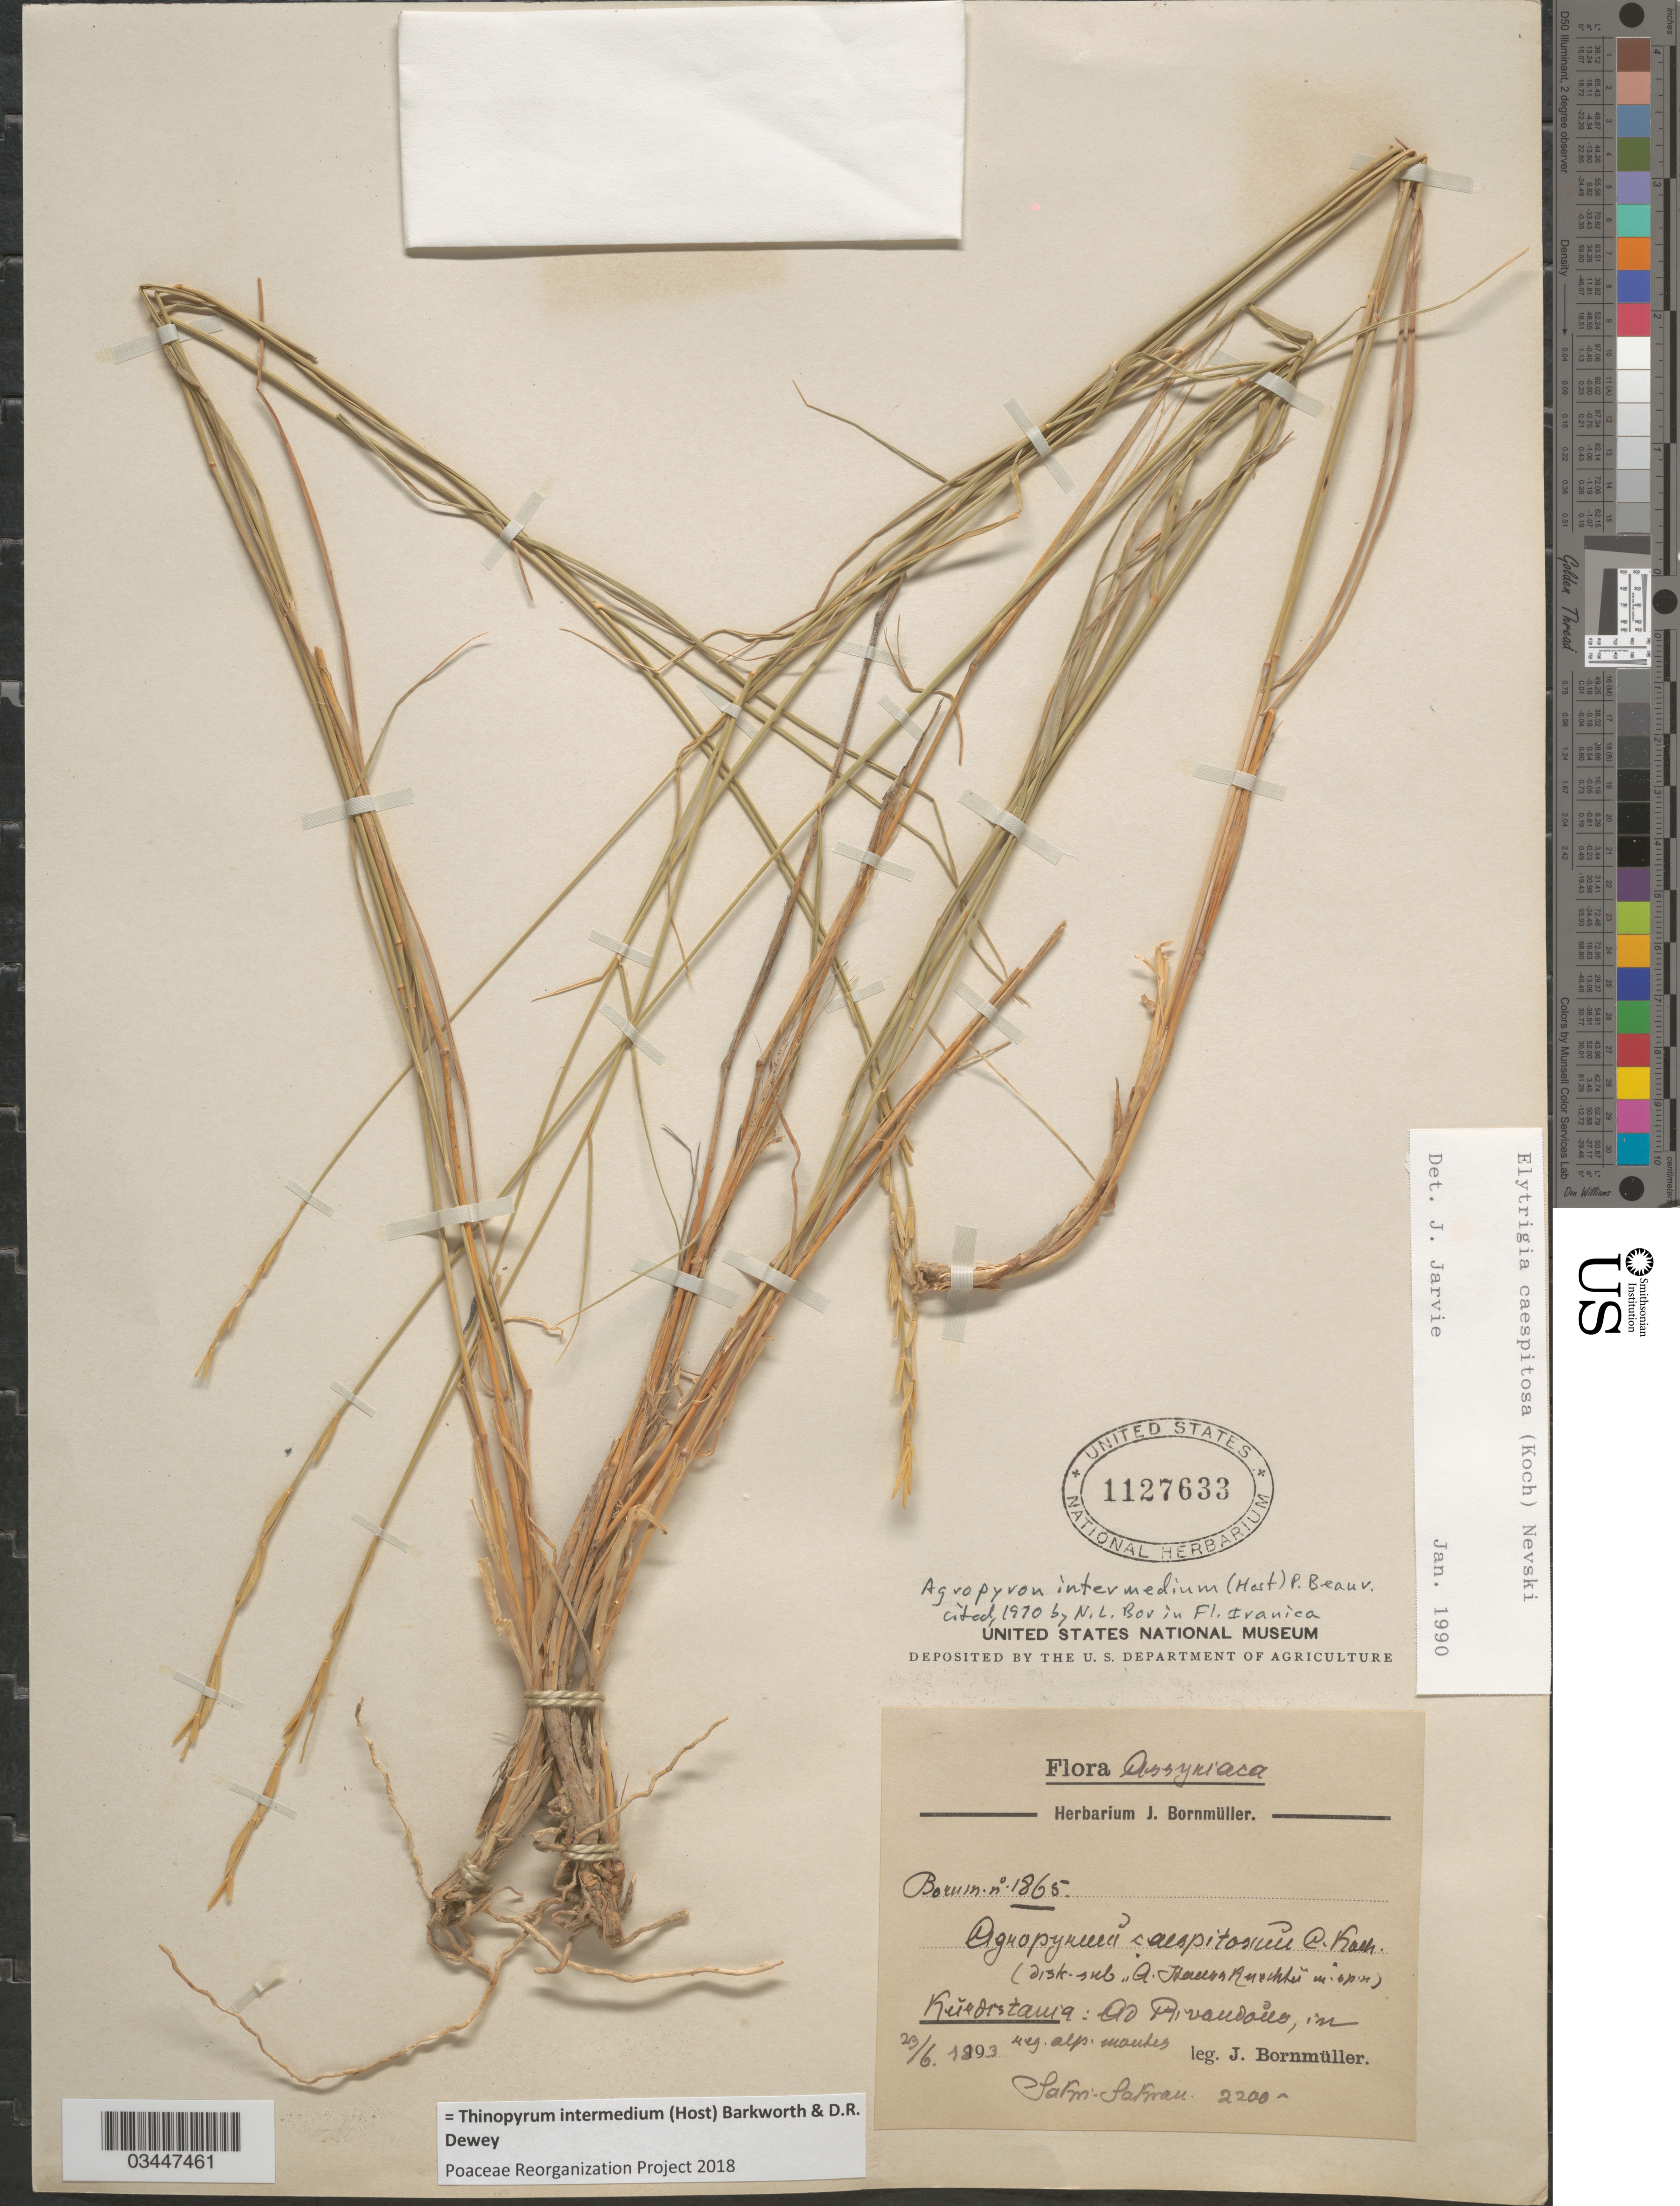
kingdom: Plantae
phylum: Tracheophyta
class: Liliopsida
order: Poales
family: Poaceae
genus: Thinopyrum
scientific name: Thinopyrum intermedium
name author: (Host) Barkworth & Dewey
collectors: J. Bornmüller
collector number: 1865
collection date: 1893-06-23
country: Iran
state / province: Kurdistan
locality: Assyriaca. Kurdistania: Ad Rivandono, in reg. alp. montes. Salmi-Salman.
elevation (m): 2200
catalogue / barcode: US 1127633